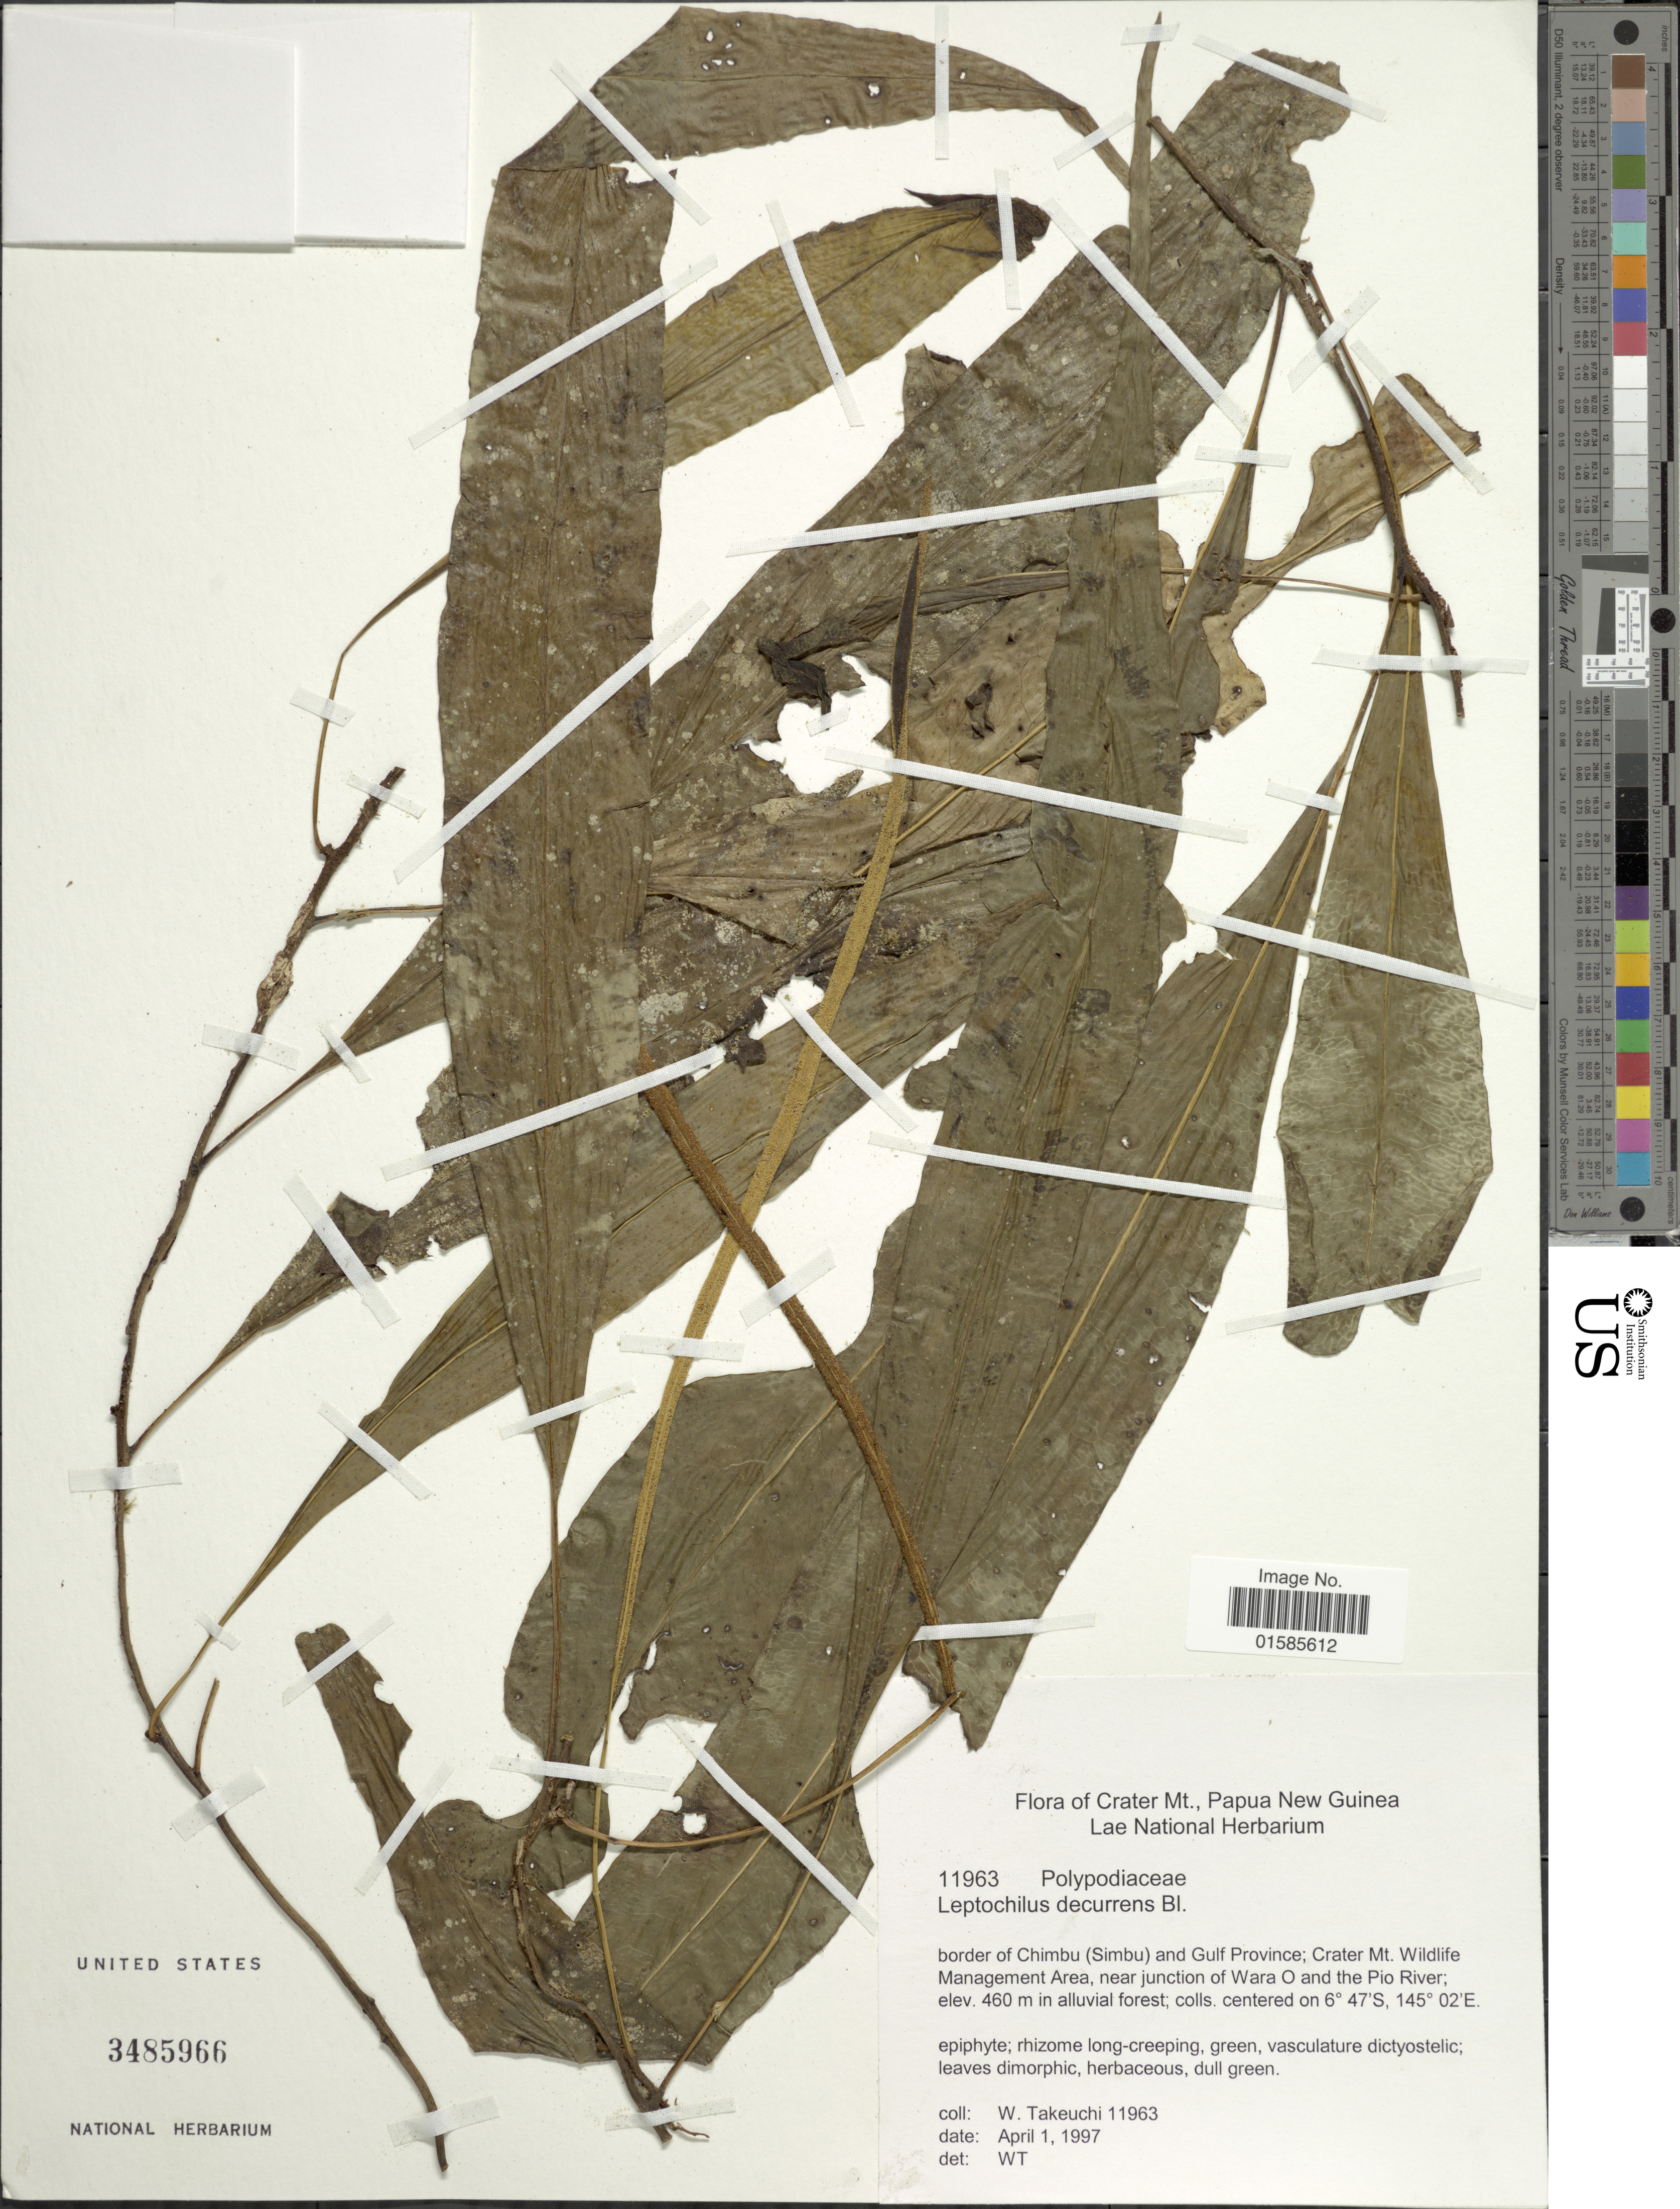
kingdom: Plantae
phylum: Tracheophyta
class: Polypodiopsida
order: Polypodiales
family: Polypodiaceae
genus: Leptochilus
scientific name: Leptochilus decurrens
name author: Blume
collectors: W. Takeuchi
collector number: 11963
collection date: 1997-04-01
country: Papua New Guinea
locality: Crater Mt., border of Chimbu (Simbu) and Gulf Province; Crater Mt Wildlife Management Area, near junction of Wara O and the Pio River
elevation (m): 460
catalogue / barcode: US 3485966